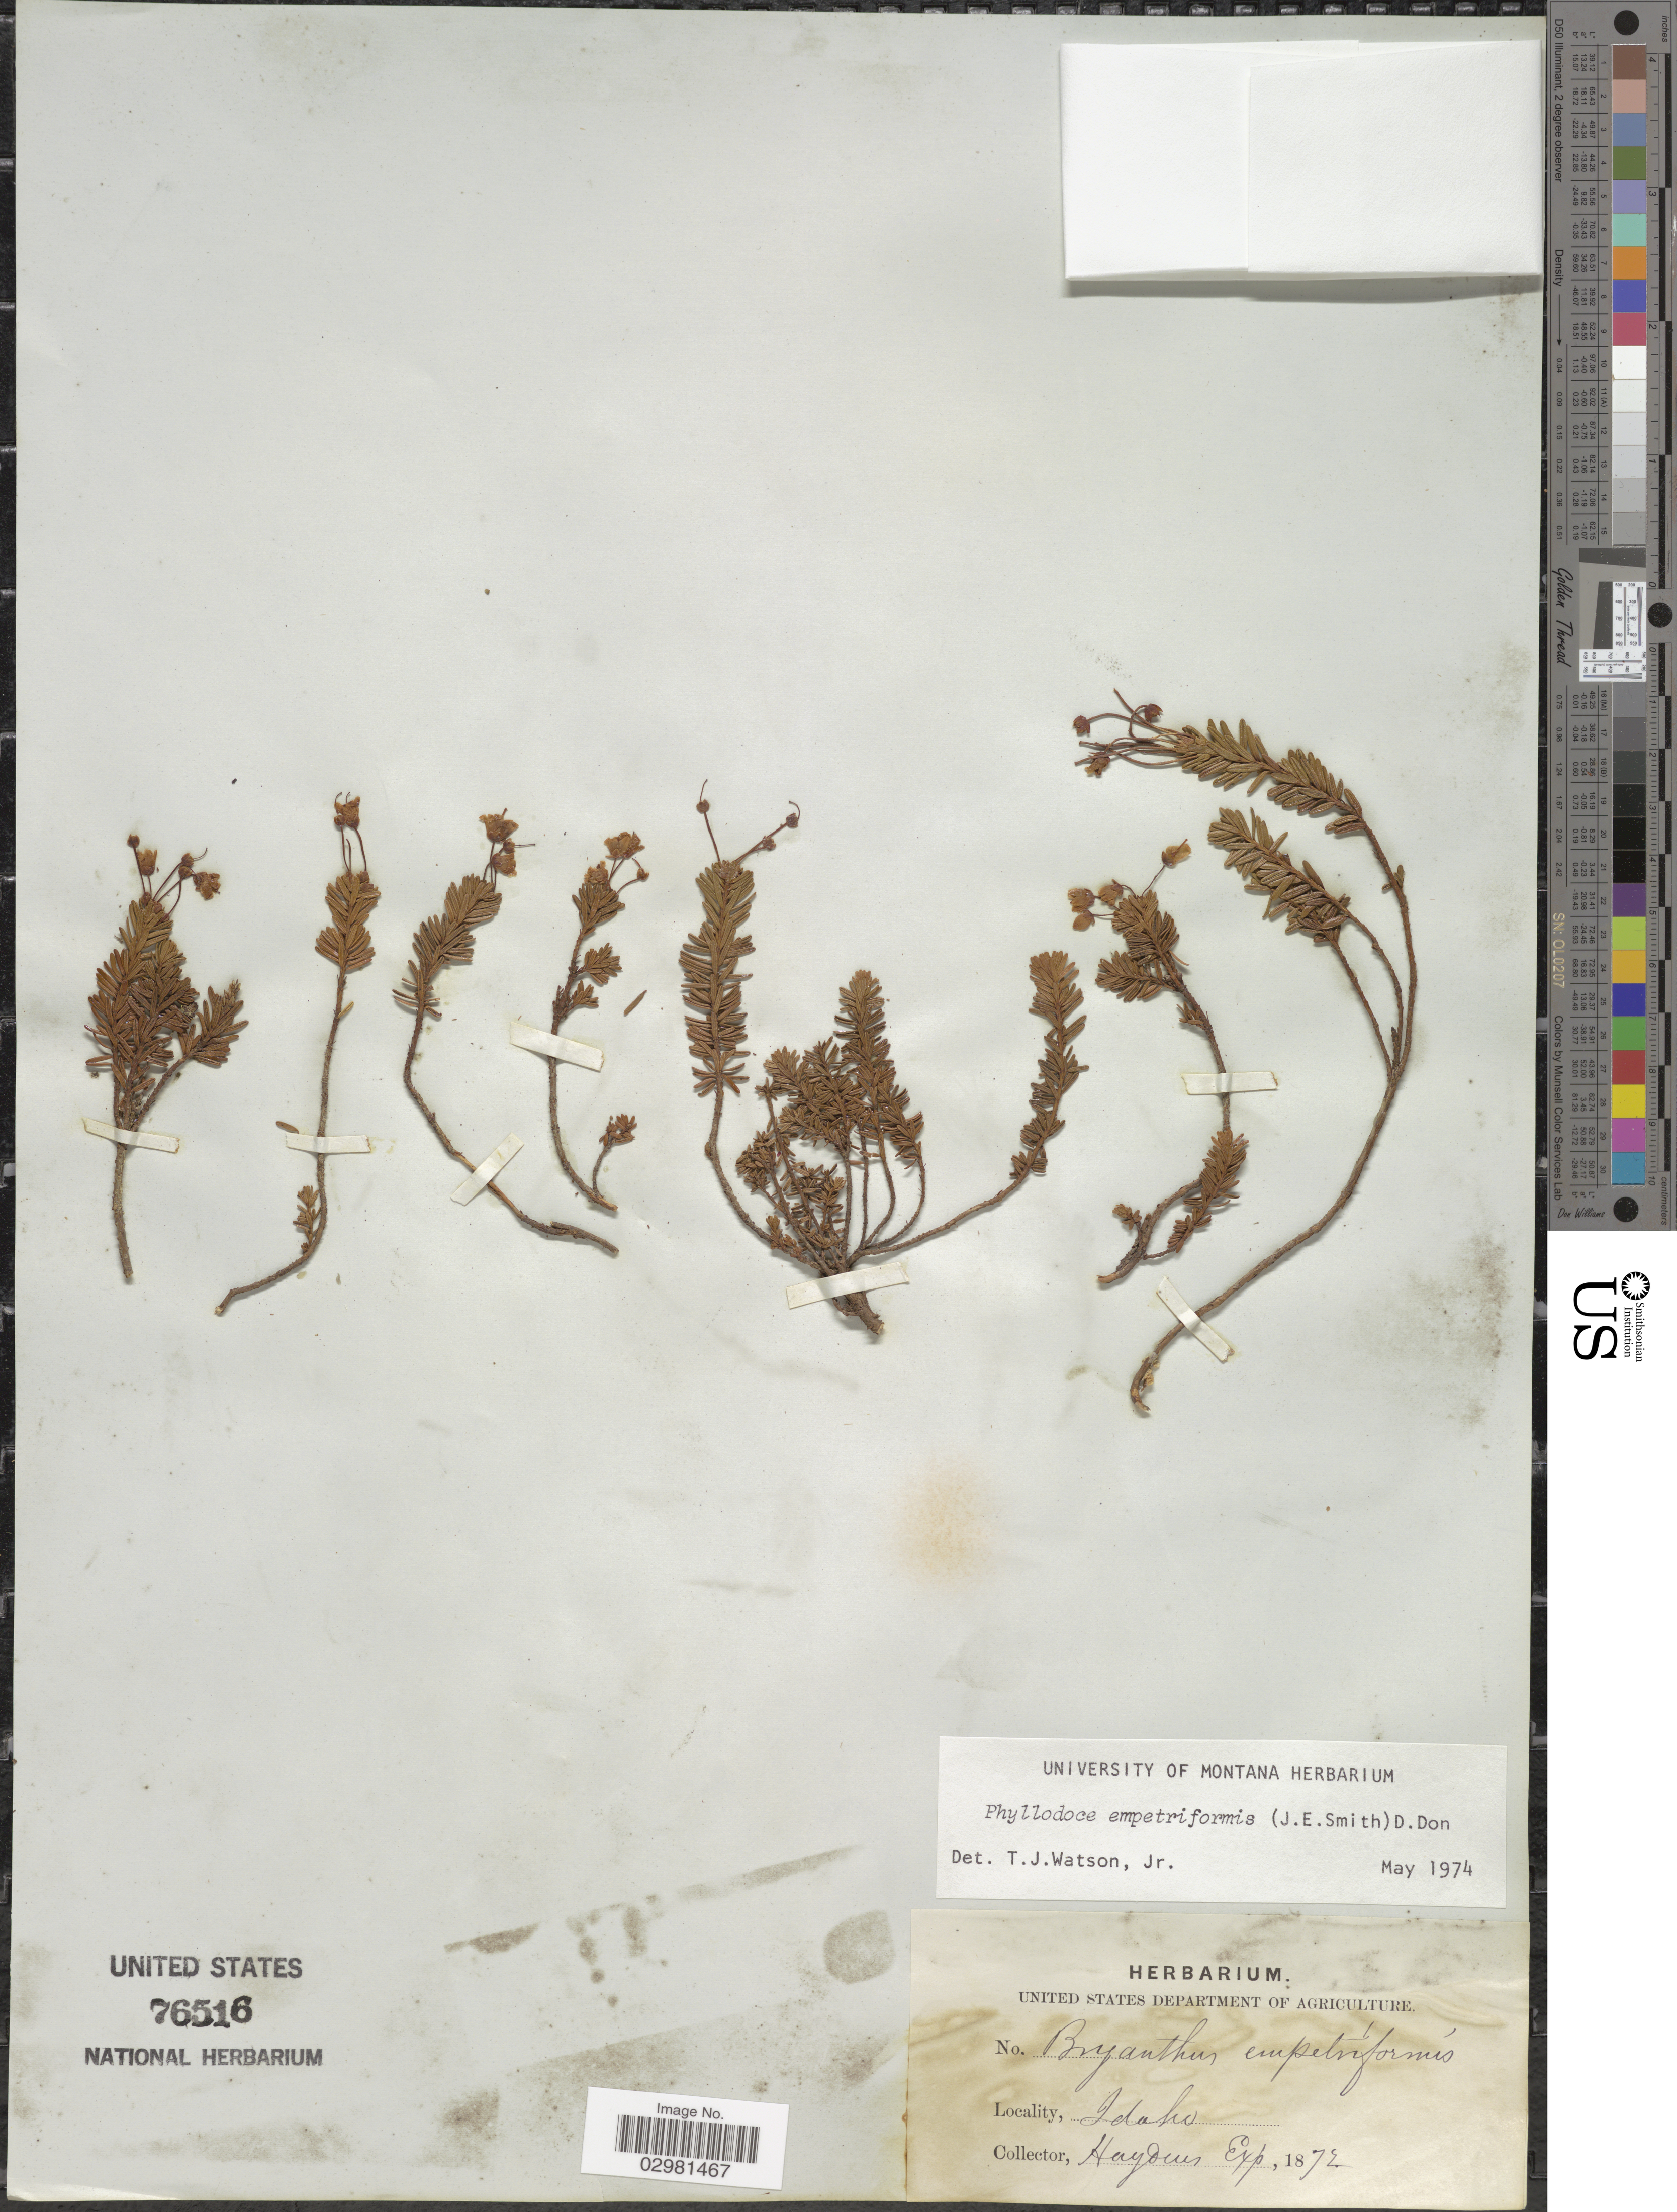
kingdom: Plantae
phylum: Tracheophyta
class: Magnoliopsida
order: Ericales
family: Ericaceae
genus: Phyllodoce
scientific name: Phyllodoce empetiformis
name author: (Small) D. Don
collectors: Hayden Exped.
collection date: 1872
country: United States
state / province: Idaho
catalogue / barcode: US 76516